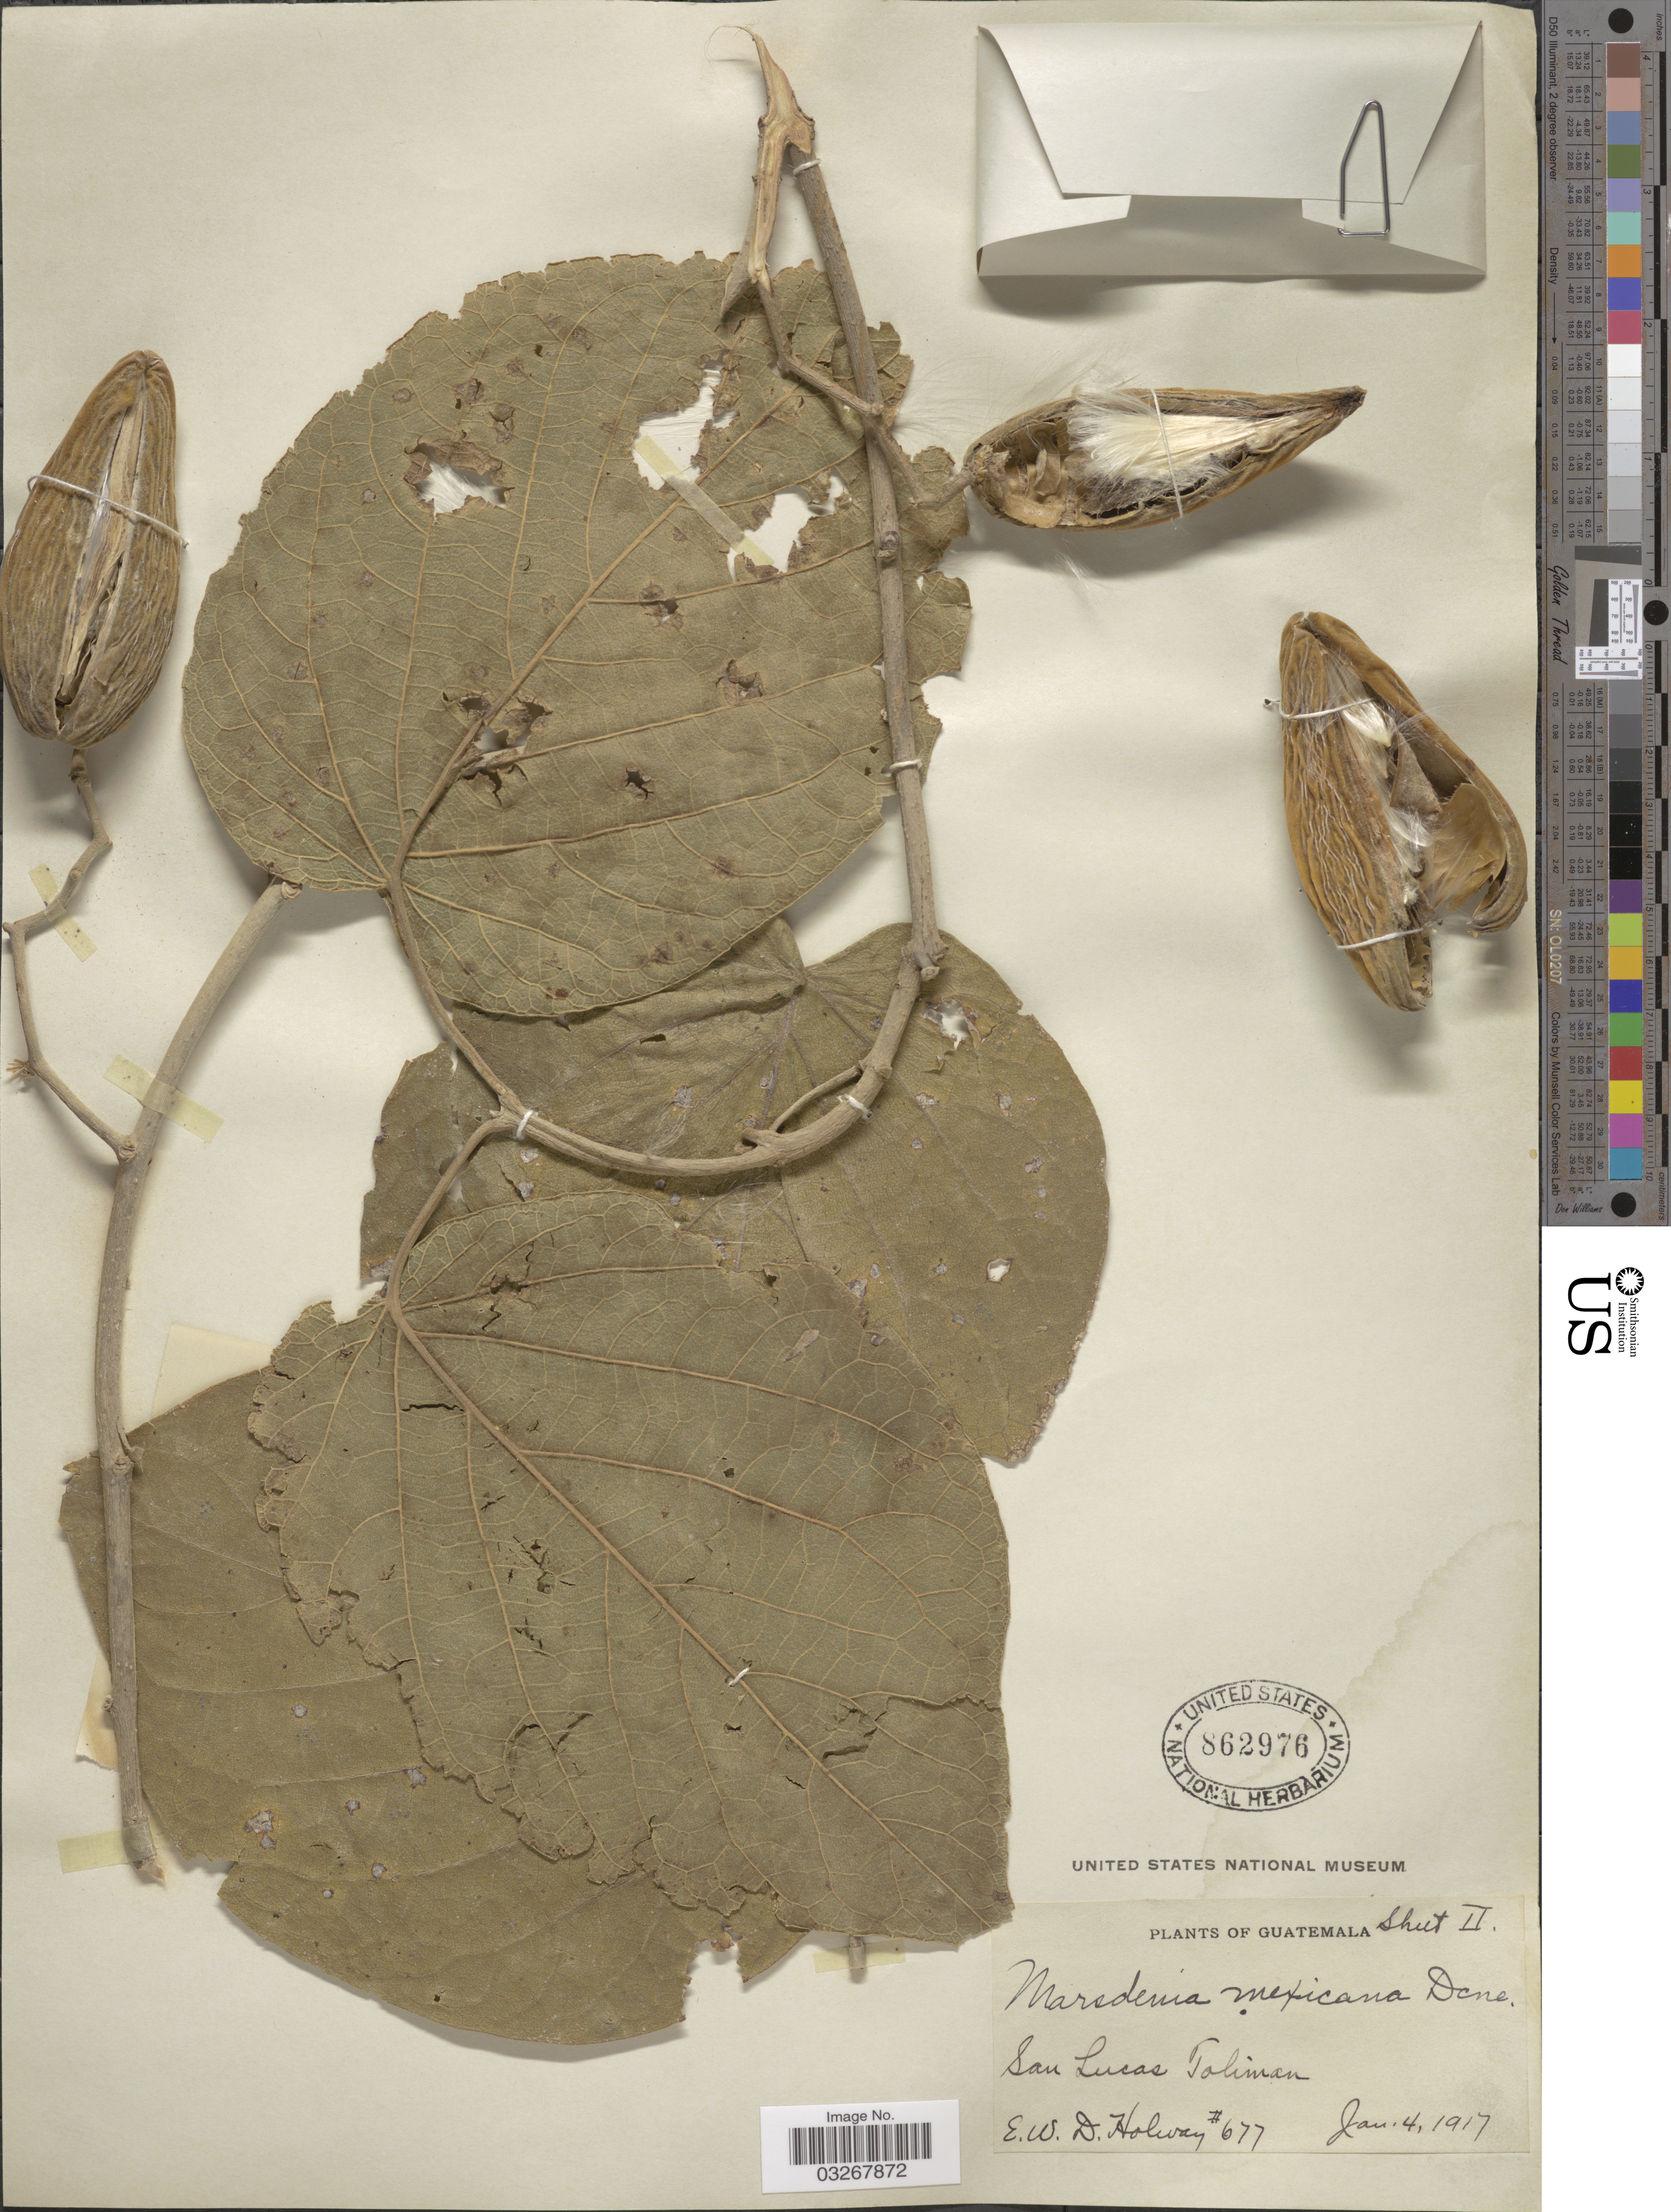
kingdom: Plantae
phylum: Tracheophyta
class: Magnoliopsida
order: Gentianales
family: Apocynaceae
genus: Marsdenia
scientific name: Marsdenia gilgiana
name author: W. Rothe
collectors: E. W. D. Holway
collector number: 677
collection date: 1917-01-04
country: Guatemala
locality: San Lucas Toliman.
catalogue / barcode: US 862976